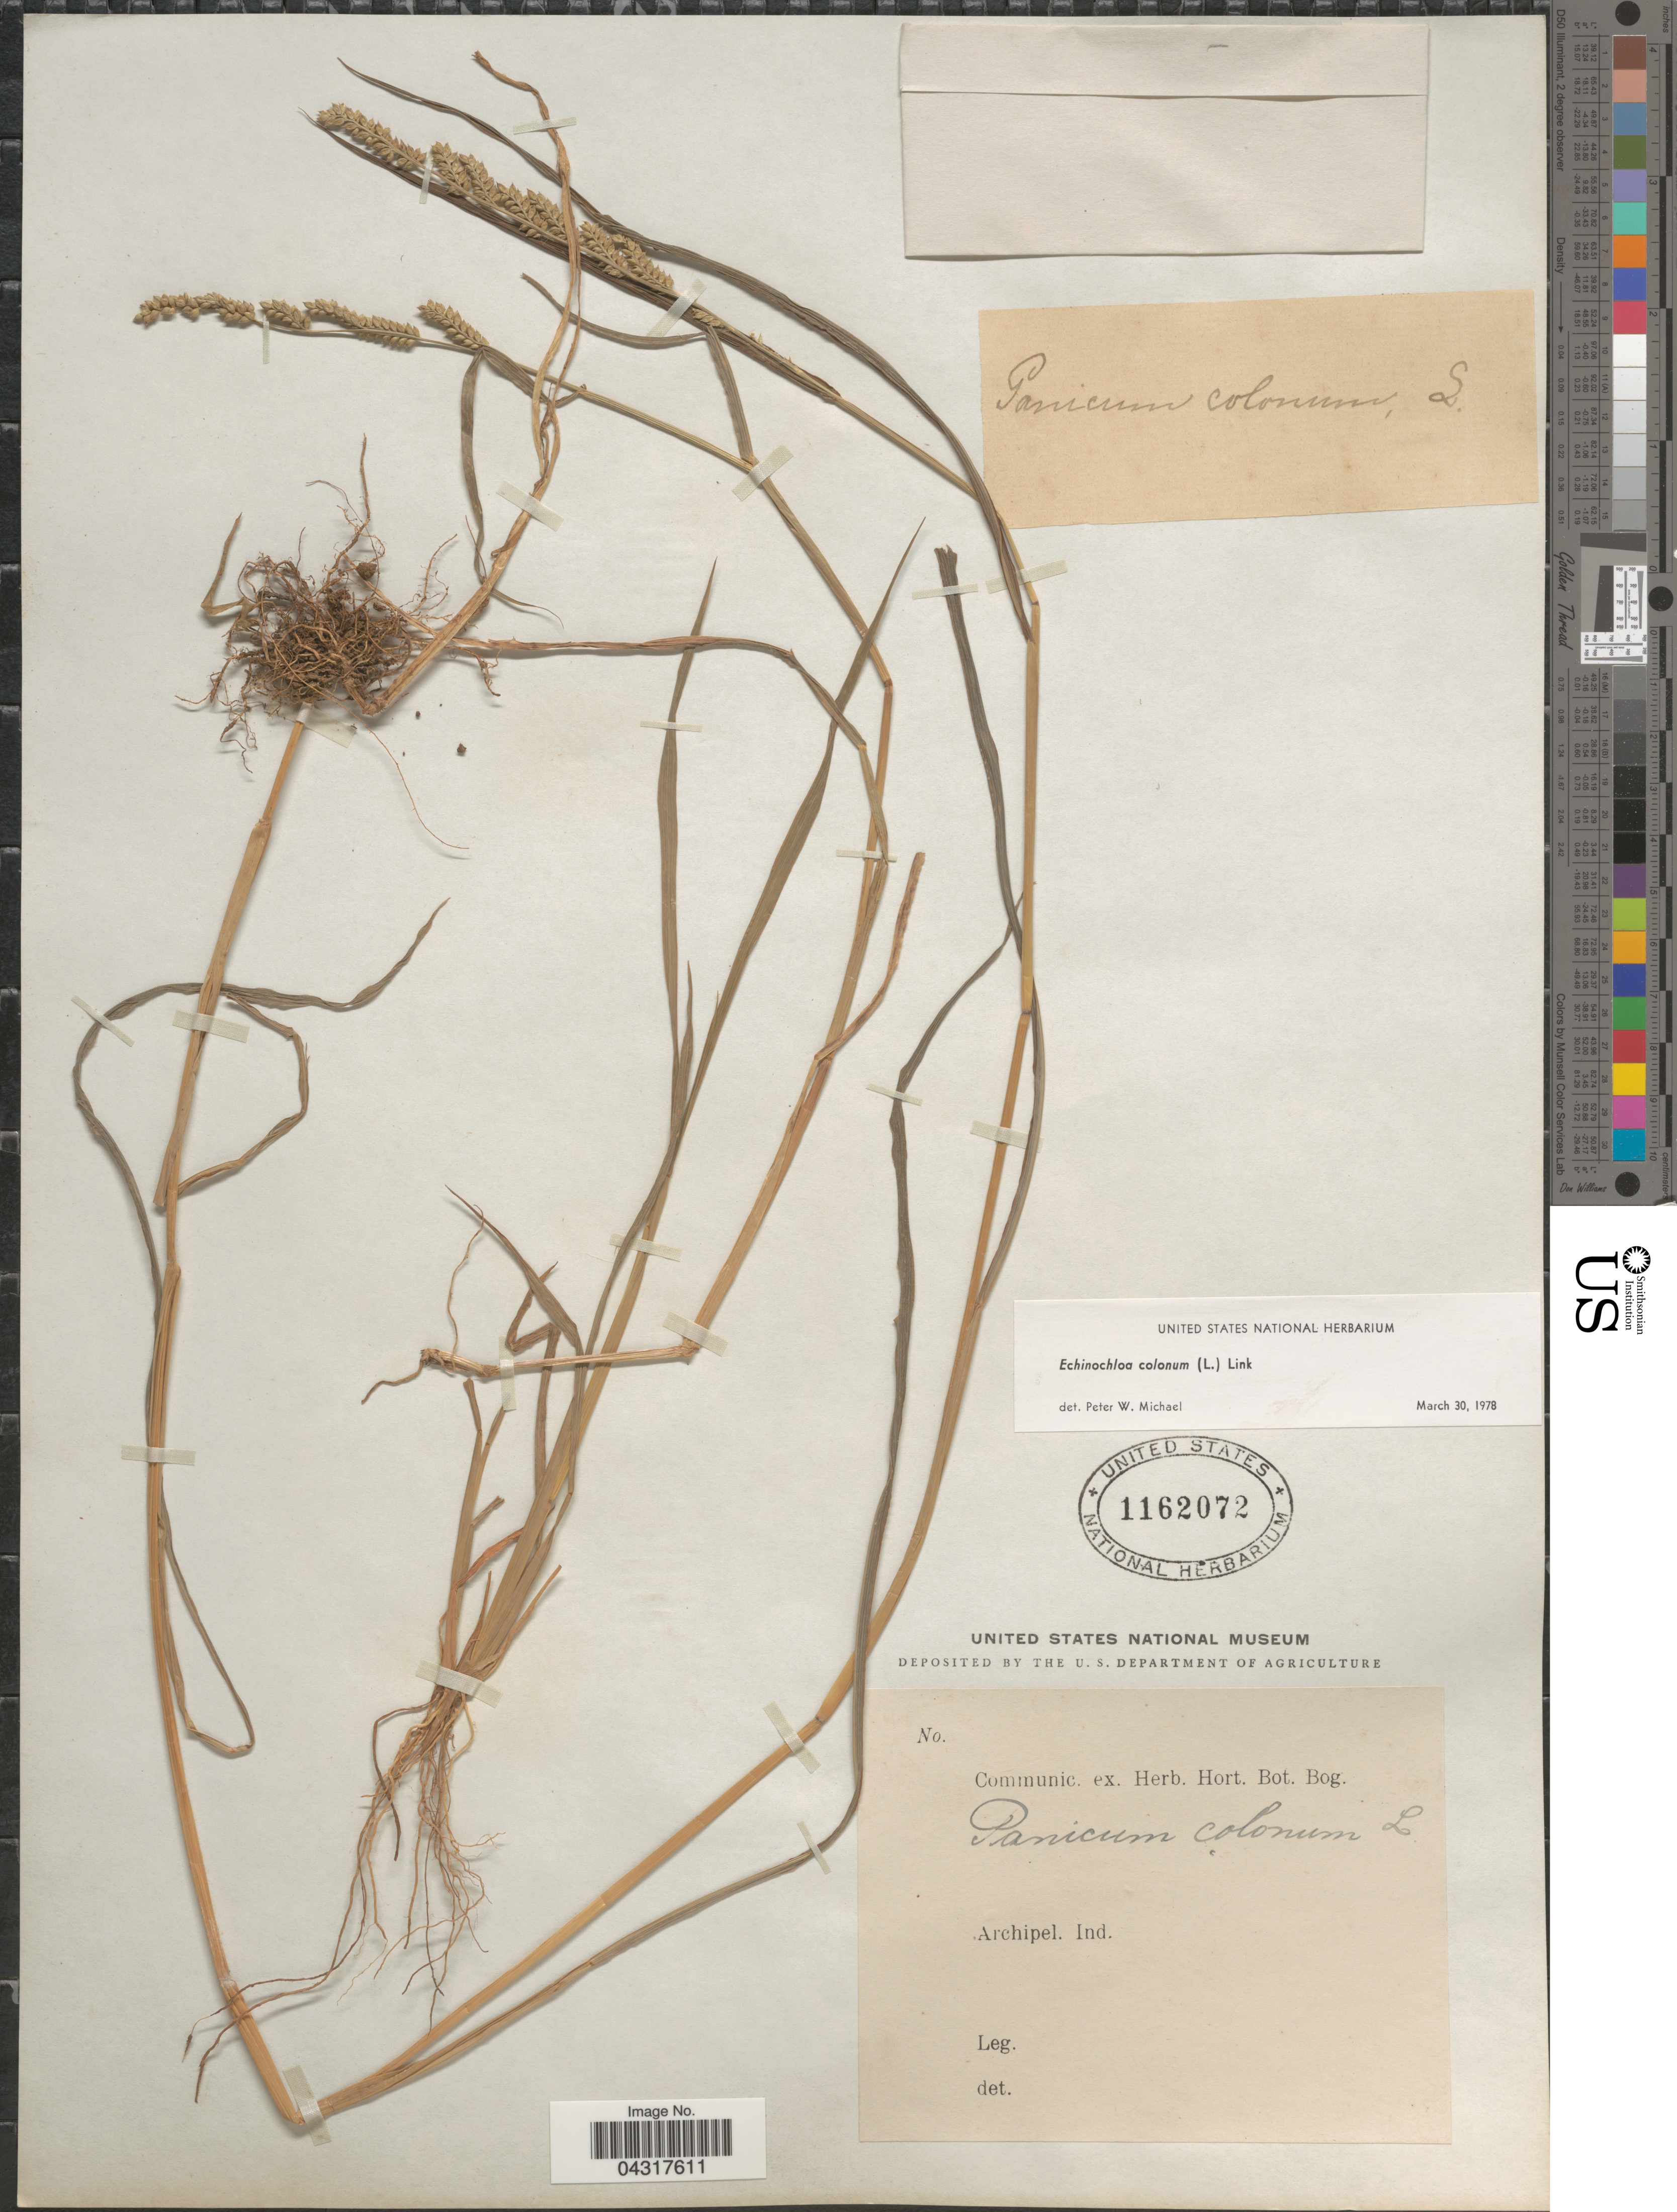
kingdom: Plantae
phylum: Tracheophyta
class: Liliopsida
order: Poales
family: Poaceae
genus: Echinochloa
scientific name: Echinochloa colona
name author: (L.) Link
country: Indonesia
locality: Archipel. Ind.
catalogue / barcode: US 1162072